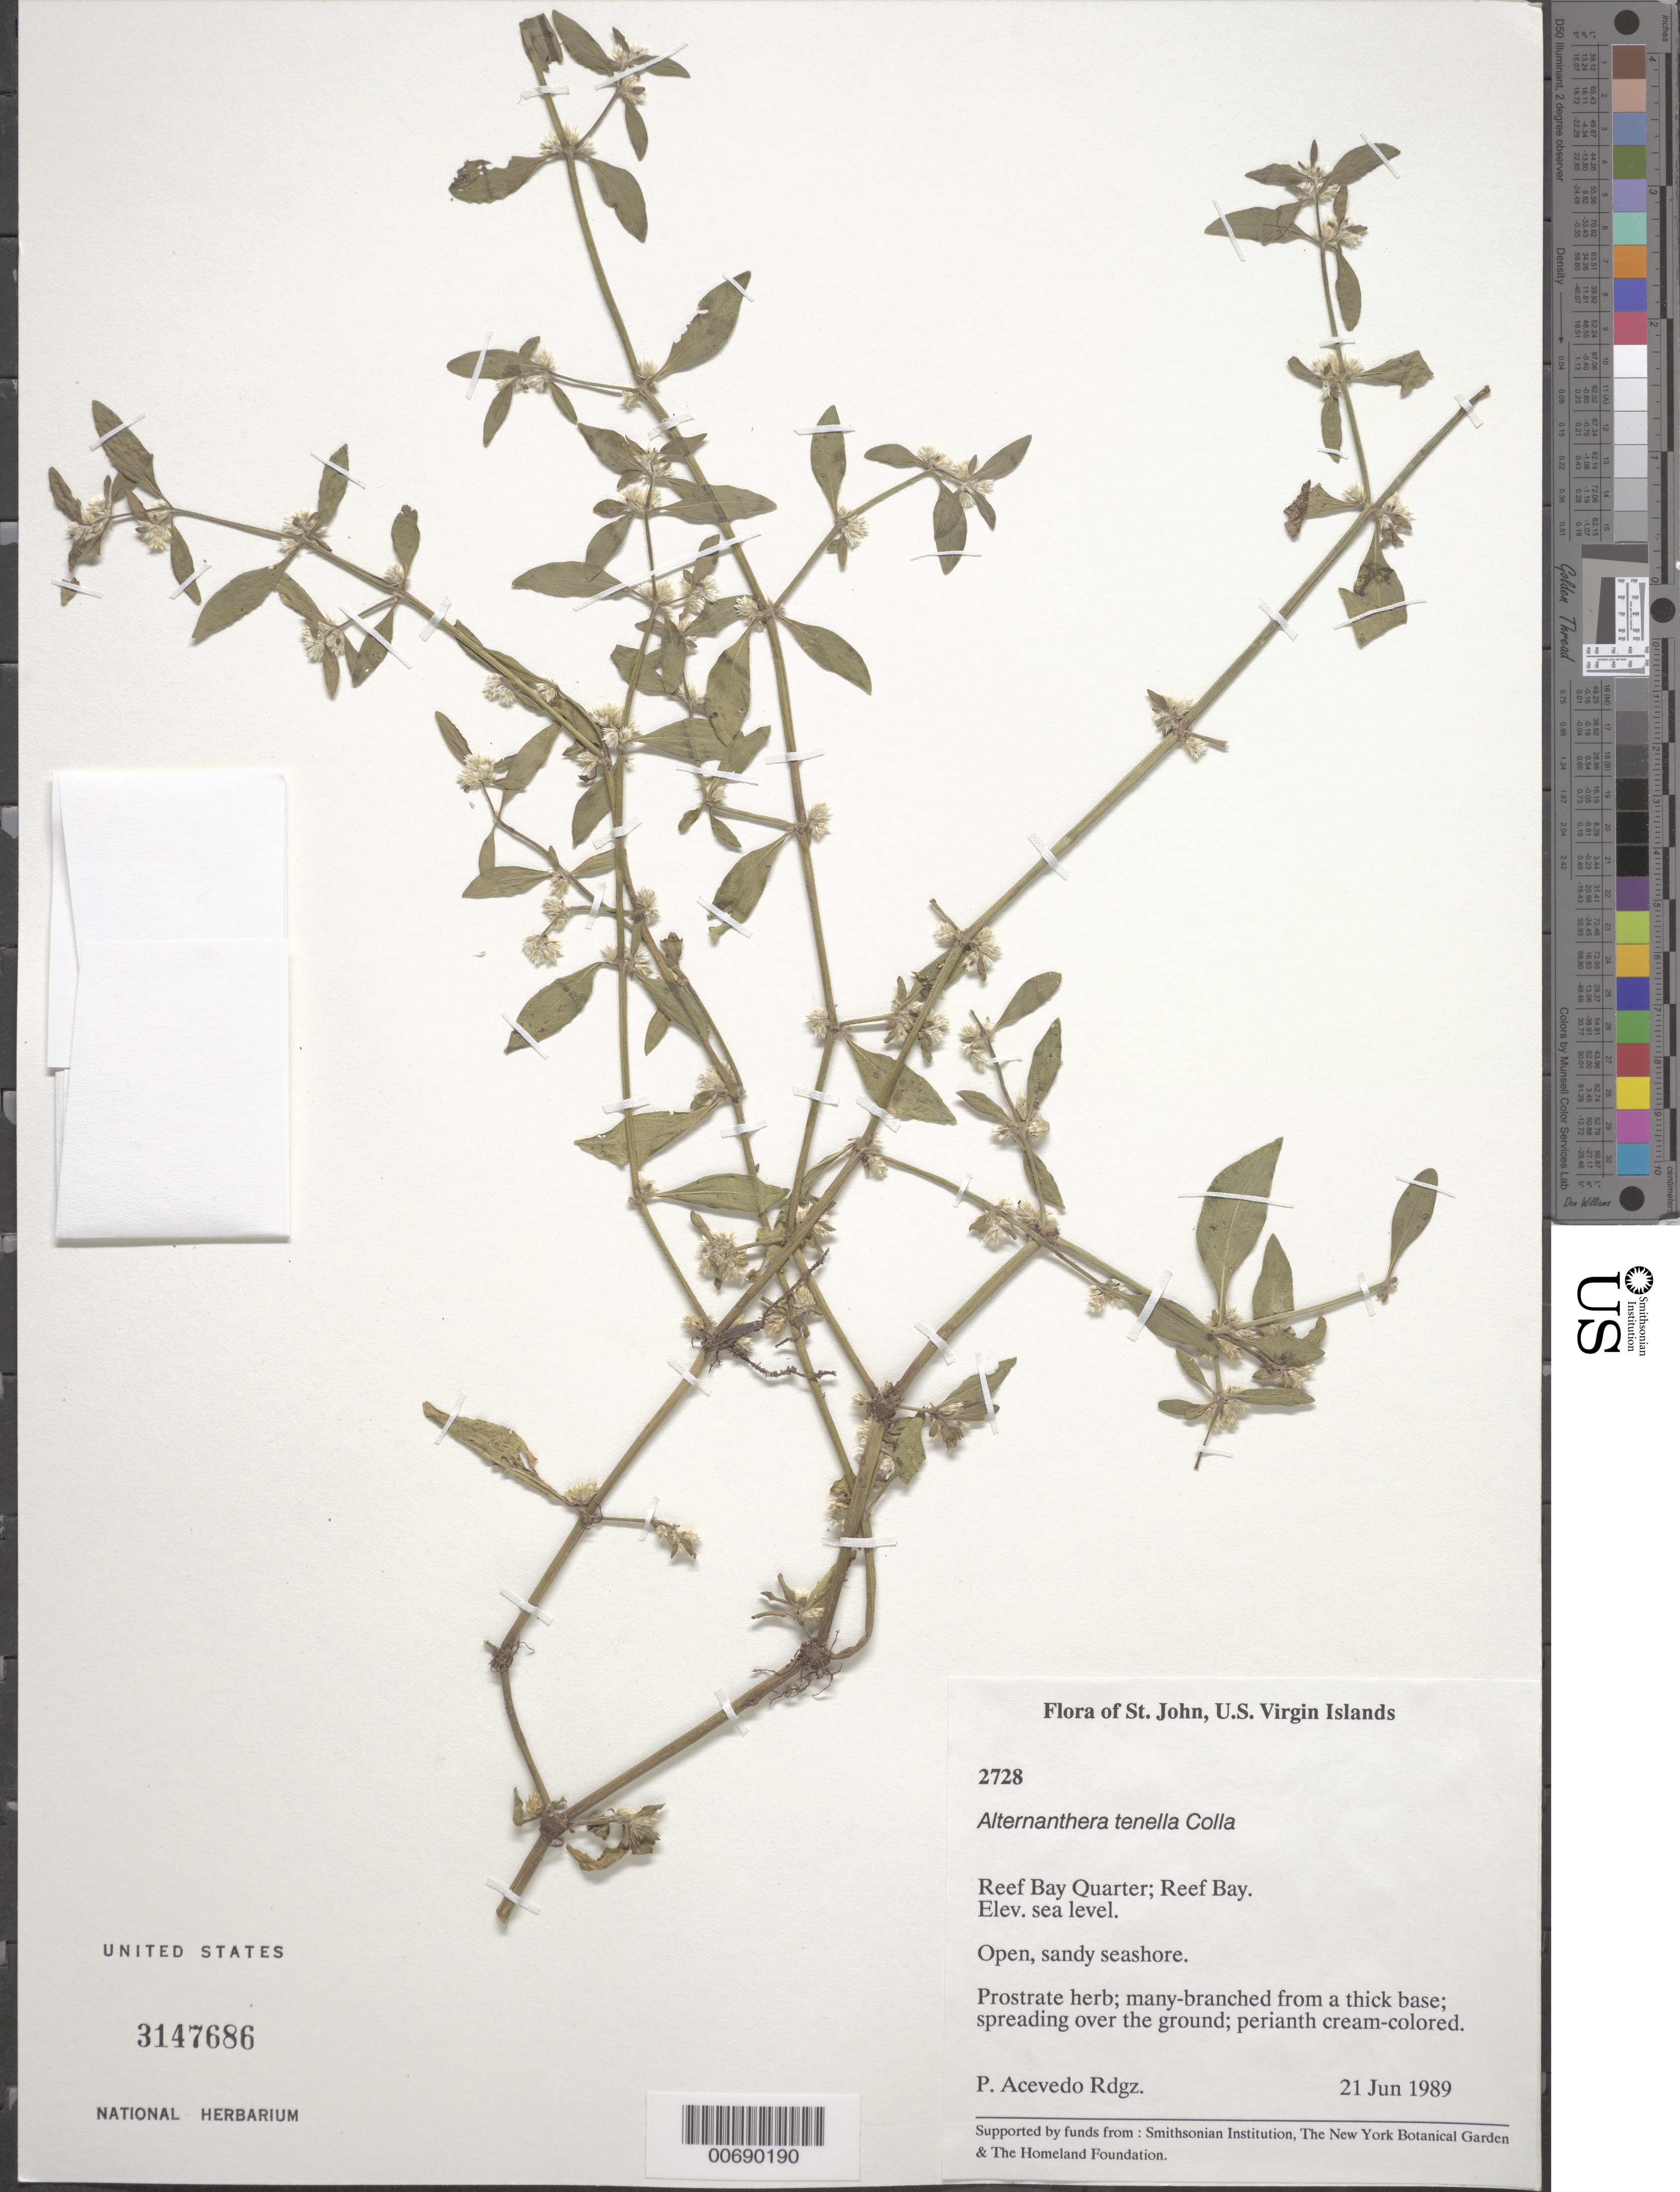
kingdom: Plantae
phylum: Tracheophyta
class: Magnoliopsida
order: Caryophyllales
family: Amaranthaceae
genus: Alternanthera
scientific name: Alternanthera tenella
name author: Colla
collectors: P. Acevedo-Rodr.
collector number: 2728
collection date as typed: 21 Jun 1989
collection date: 1989-06-21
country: U.S. Virgin Islands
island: St. John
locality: Reef Bay Quarter, Reef Bay along sandy beach; elevation close to sea level.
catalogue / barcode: US 3147686